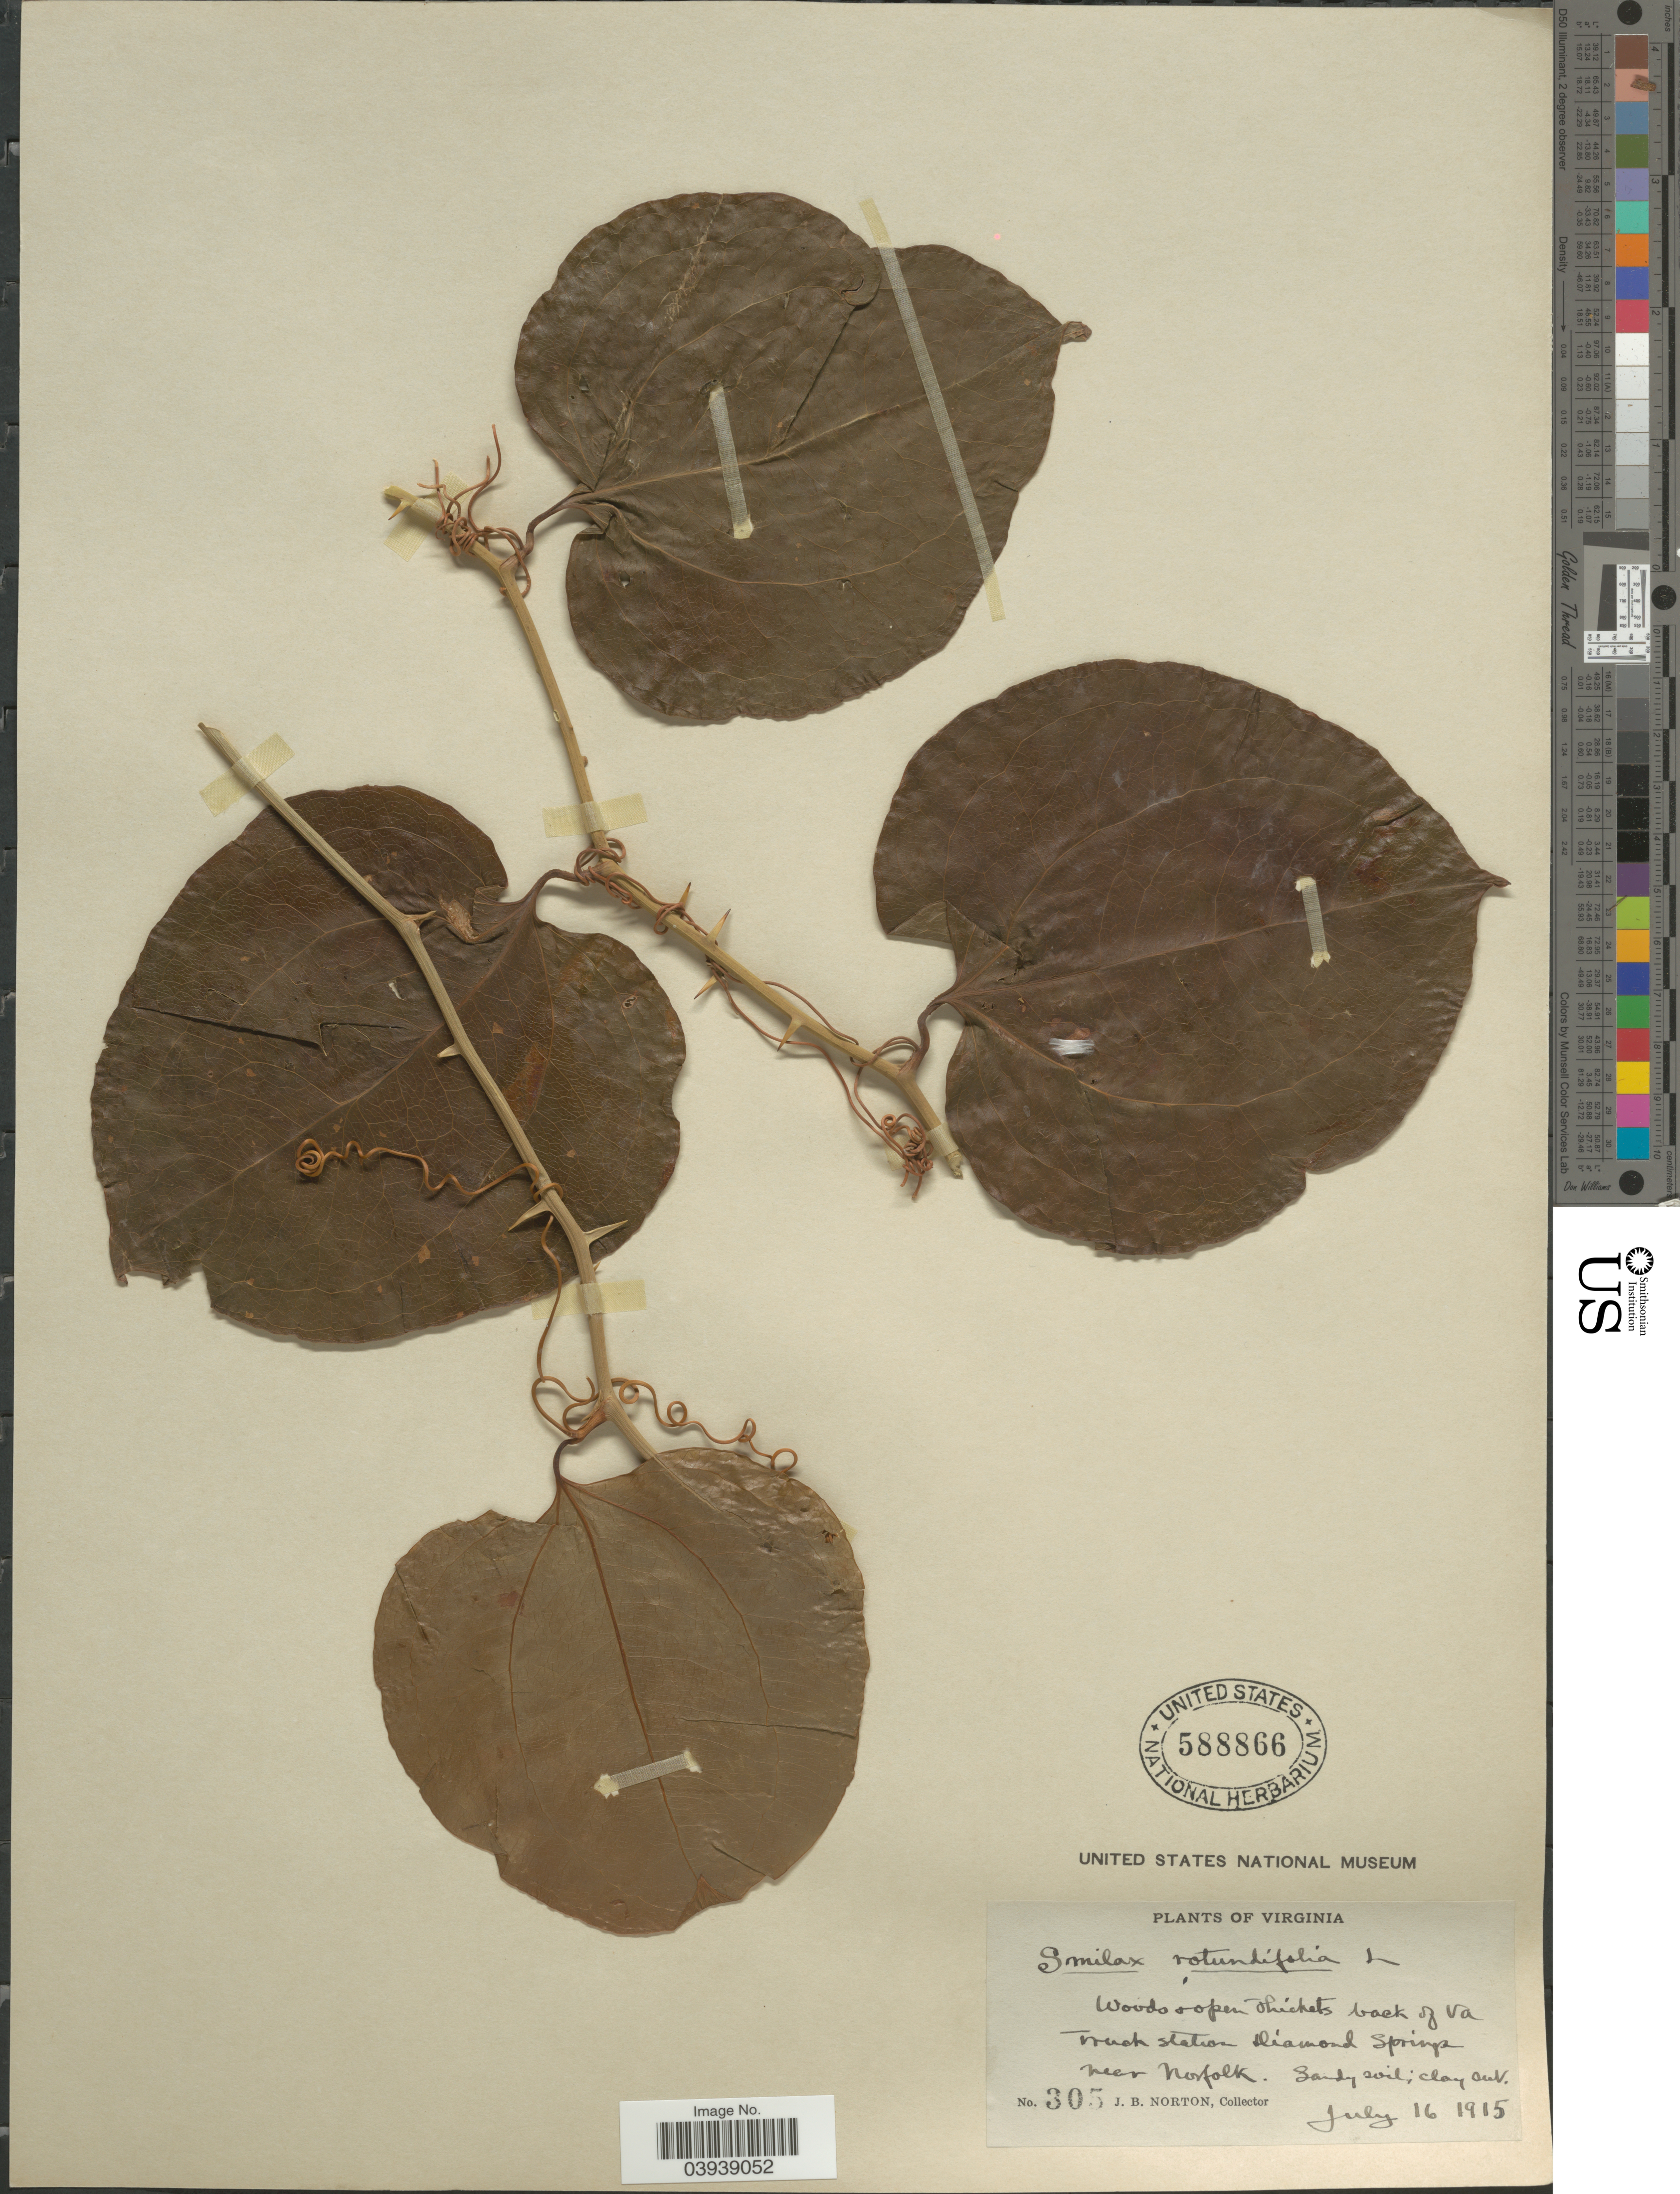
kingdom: Plantae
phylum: Tracheophyta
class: Liliopsida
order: Liliales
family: Smilacaceae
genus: Smilax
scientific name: Smilax rotundifolia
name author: L.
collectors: J. B. Norton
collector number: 305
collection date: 1915-07-16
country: United States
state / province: Virginia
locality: Woods + open Thickets back of Va Truck Station Diamond Springs near Norfolk.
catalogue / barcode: US 588866